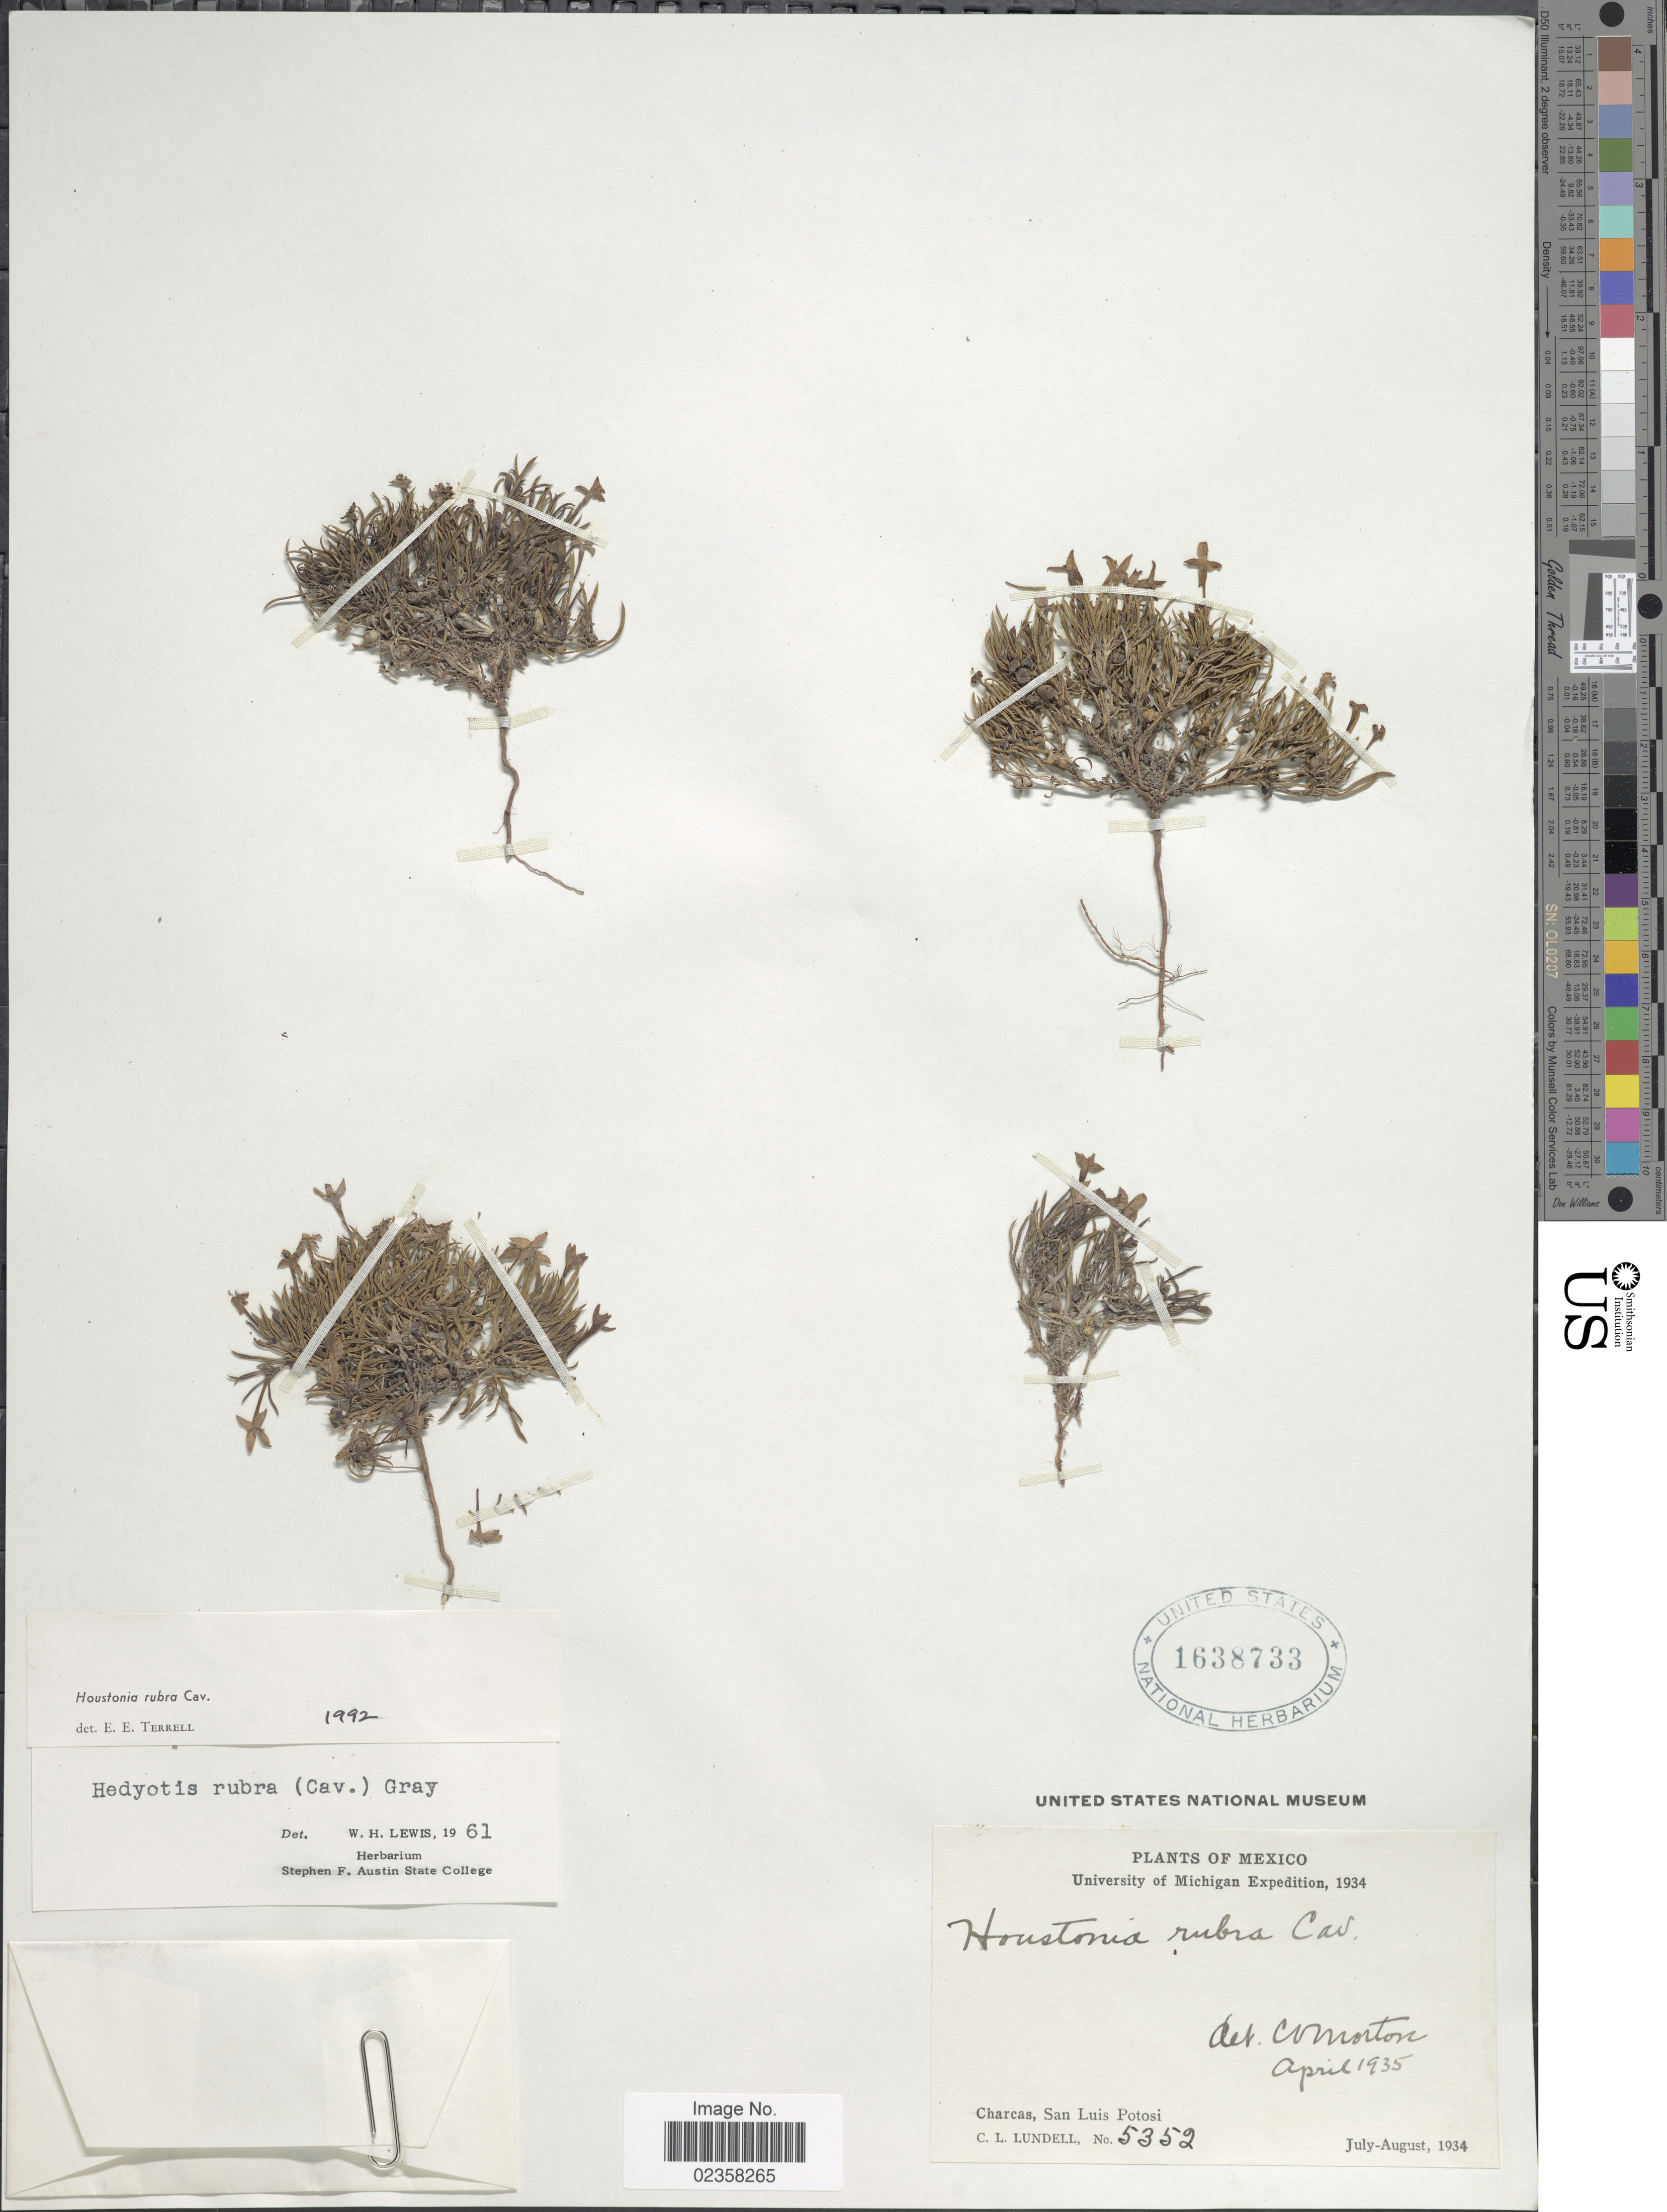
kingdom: Plantae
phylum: Tracheophyta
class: Magnoliopsida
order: Gentianales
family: Rubiaceae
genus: Houstonia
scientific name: Houstonia rubra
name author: Cav.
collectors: C. L. Lundell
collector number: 5352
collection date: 1934-07/1934-08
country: Mexico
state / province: San Luis Potosí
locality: Charcas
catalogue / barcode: US 1638733